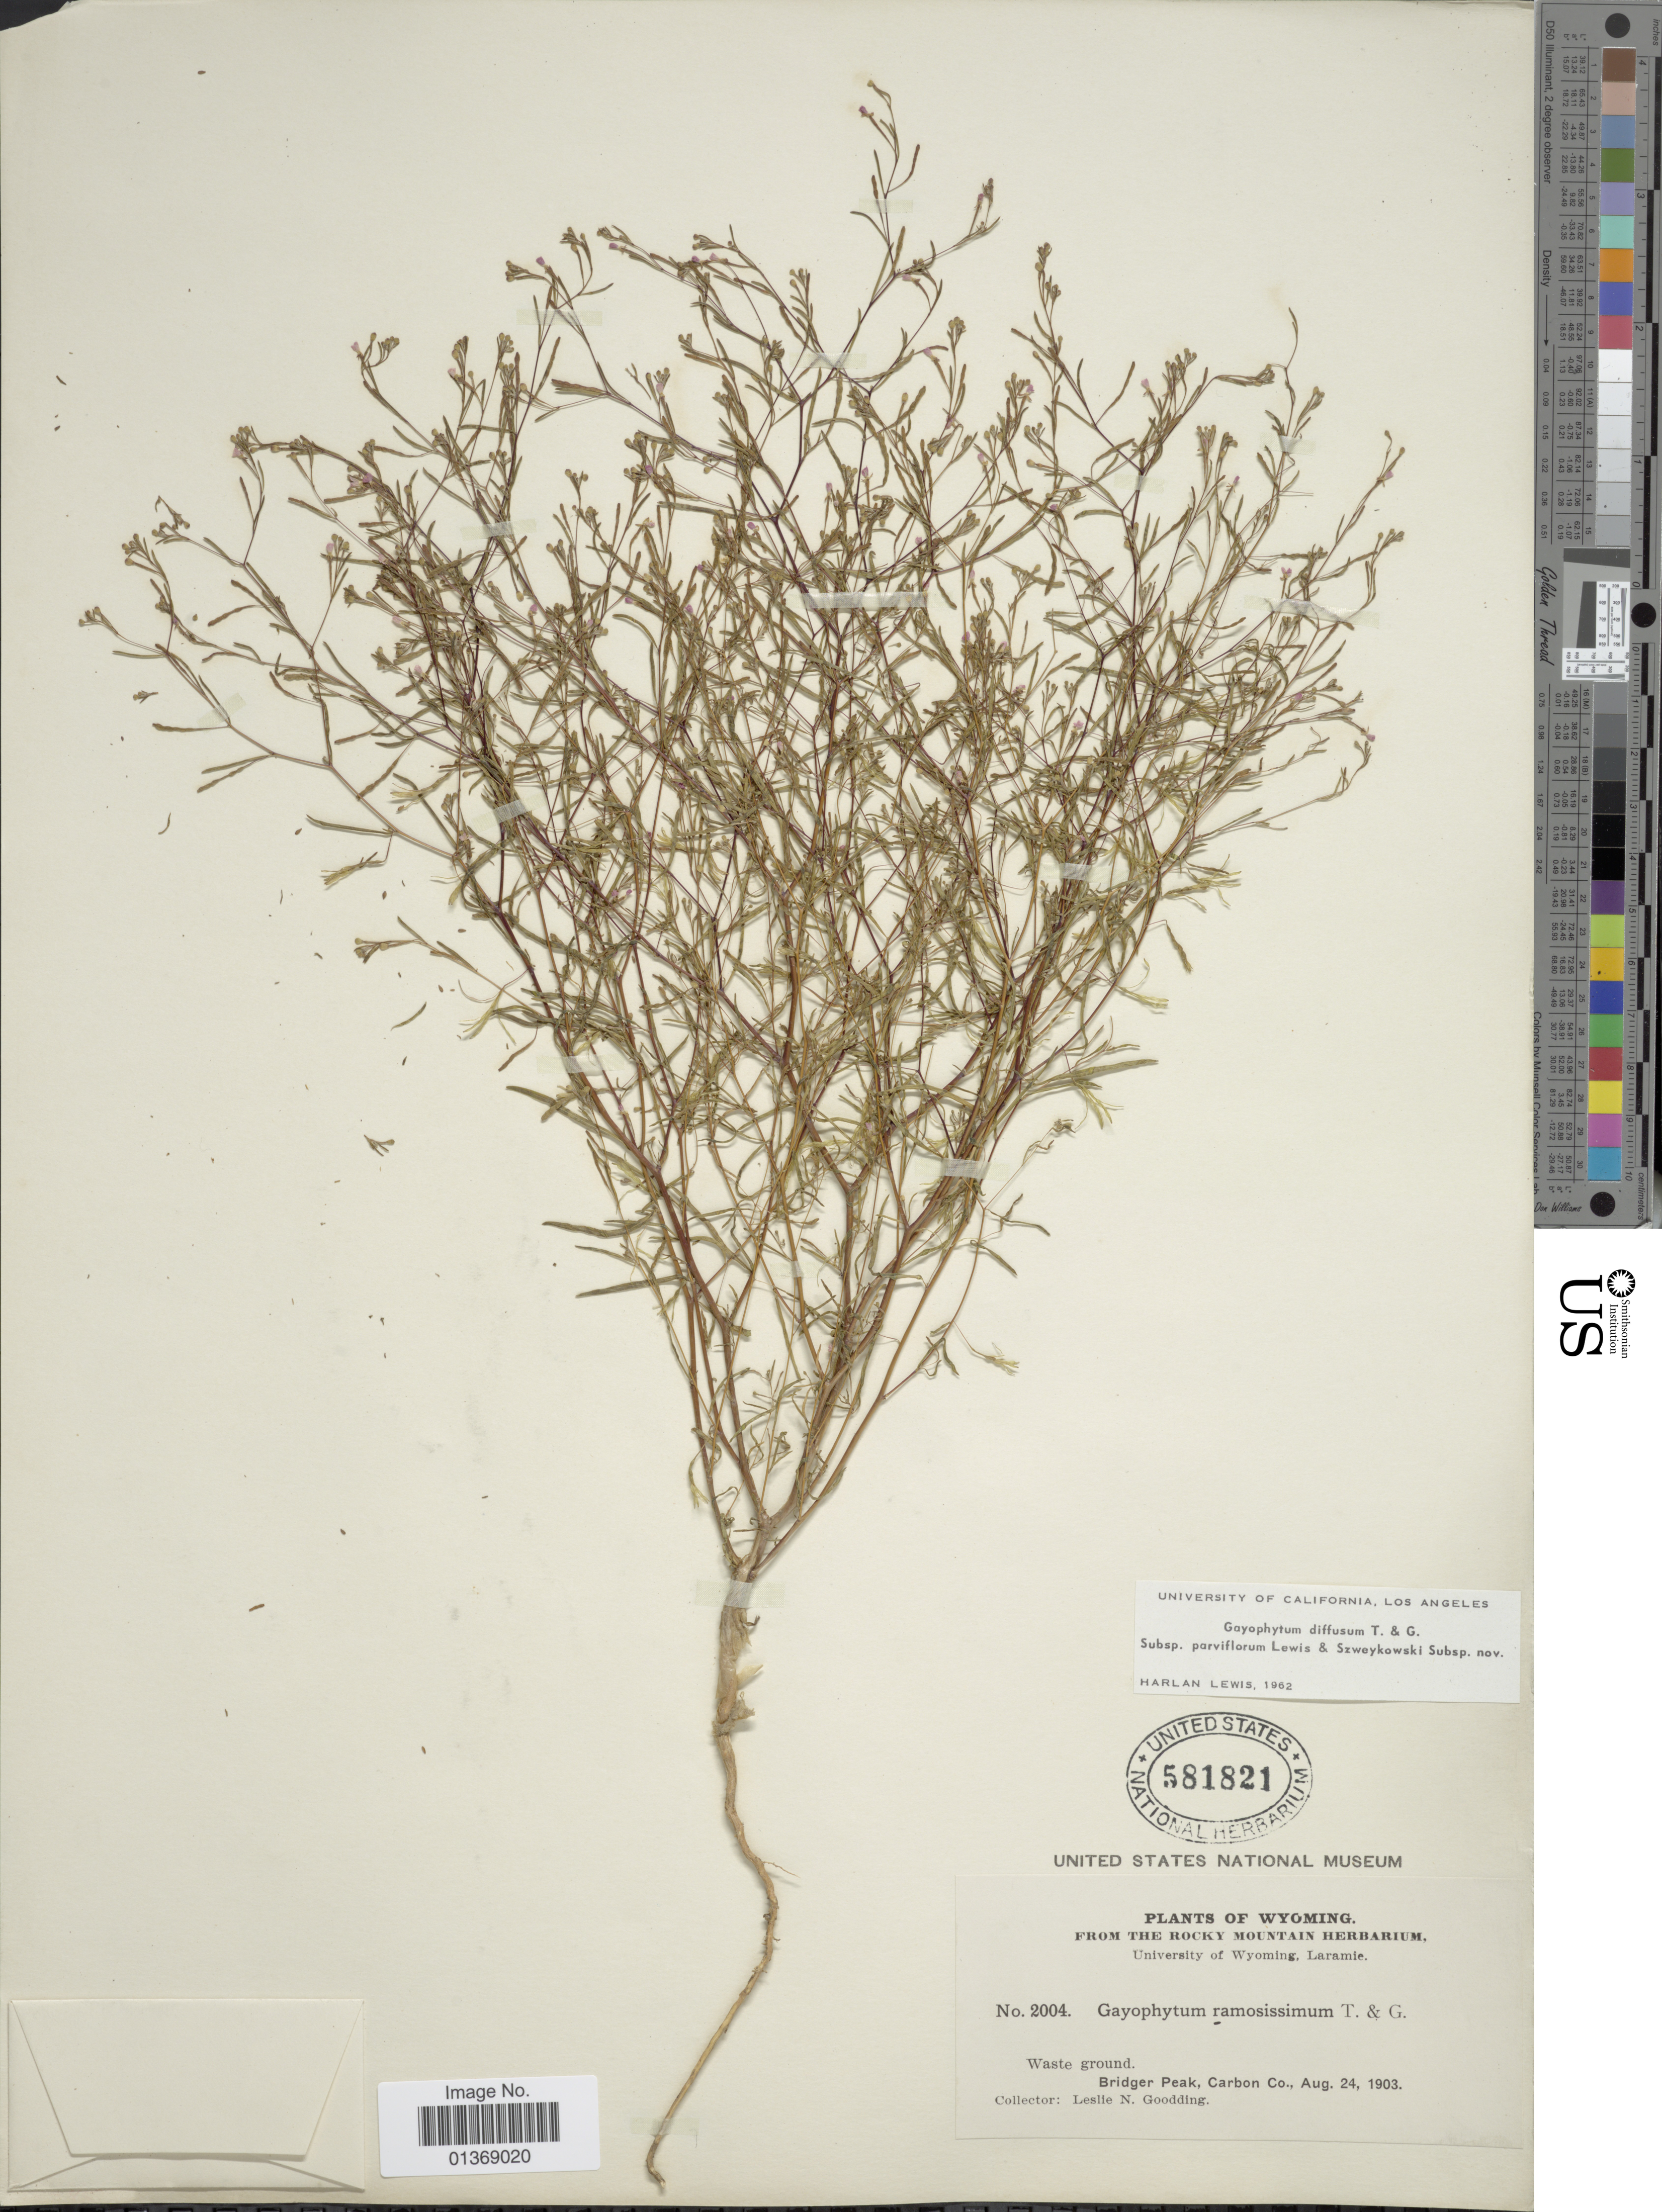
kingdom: Plantae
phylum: Tracheophyta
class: Magnoliopsida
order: Myrtales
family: Onagraceae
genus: Gayophytum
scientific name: Gayophytum diffusum subsp. parviflorum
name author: F. H. Lewis & Szweyk.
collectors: L. N. Goodding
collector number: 2004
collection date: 1903-08-24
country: United States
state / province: Wyoming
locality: Waste ground. Bridger Peak, Carbon Co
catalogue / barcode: US 581821